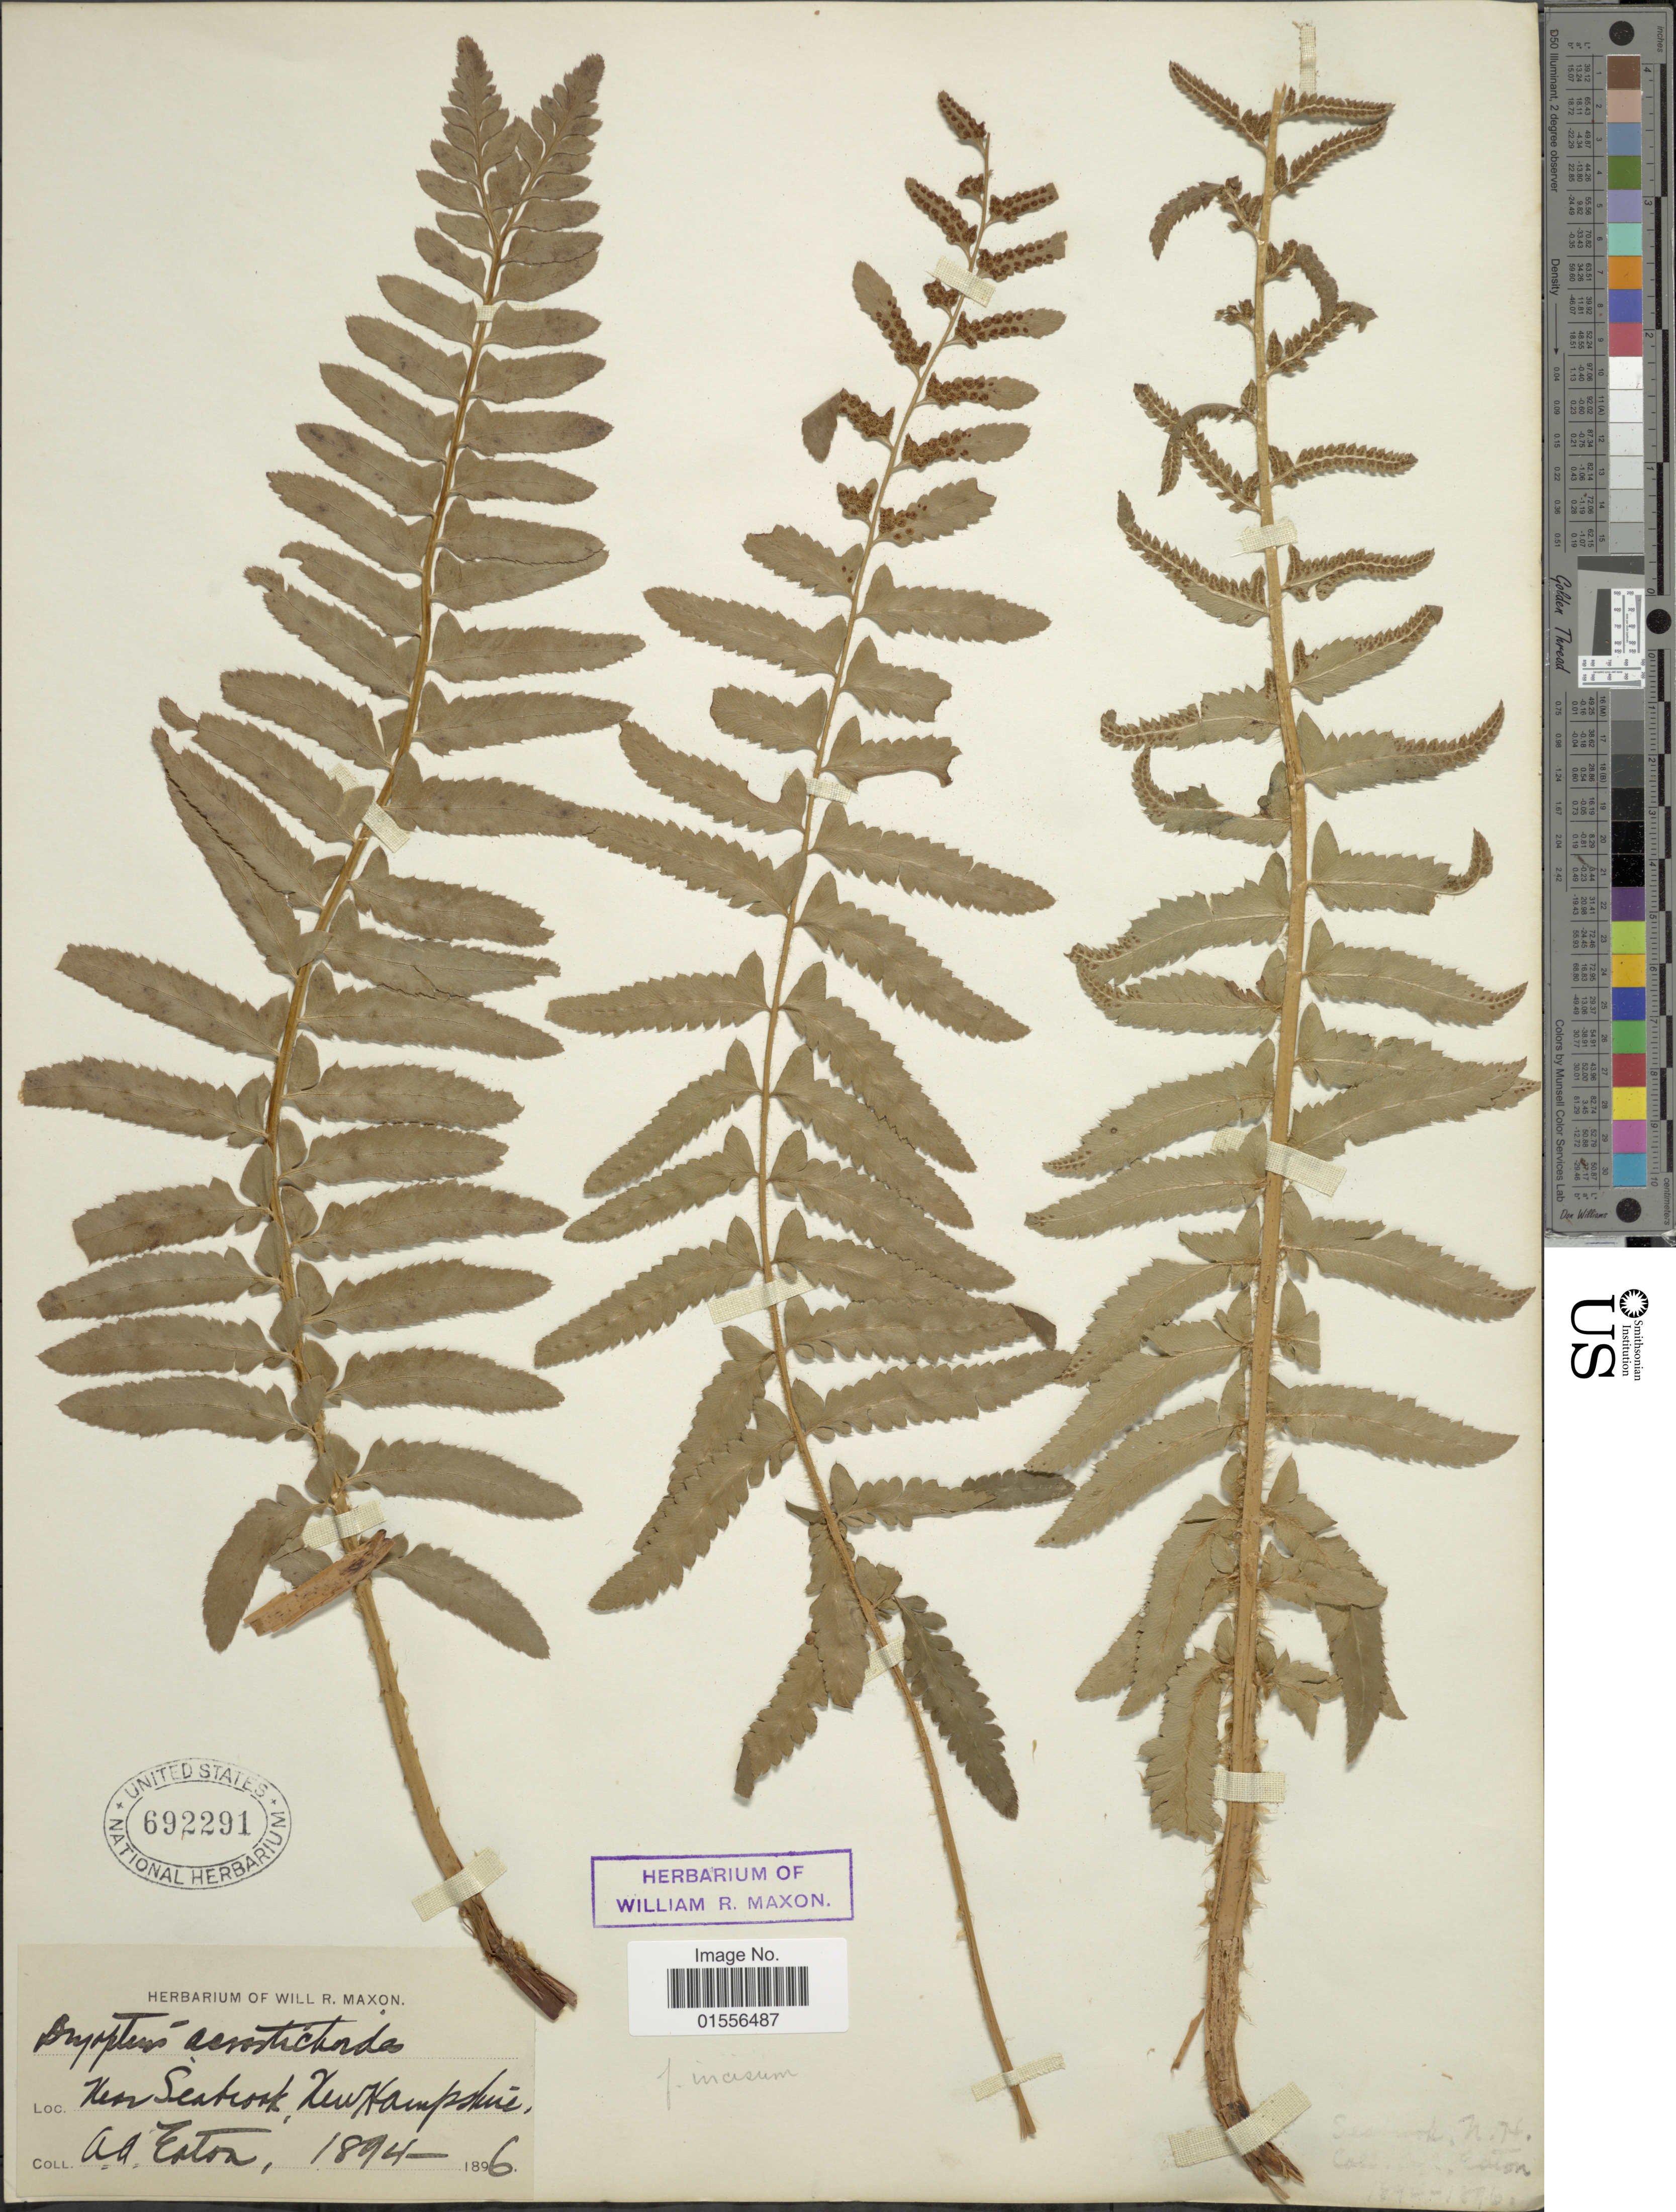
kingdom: Plantae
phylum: Tracheophyta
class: Polypodiopsida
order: Polypodiales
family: Dryopteridaceae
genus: Polystichum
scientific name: Polystichum acrostichoides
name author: (Michx.) Schott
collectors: A. A. Eaton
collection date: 1894/1896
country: United States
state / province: New Hampshire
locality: Near Seabrook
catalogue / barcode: US 692291